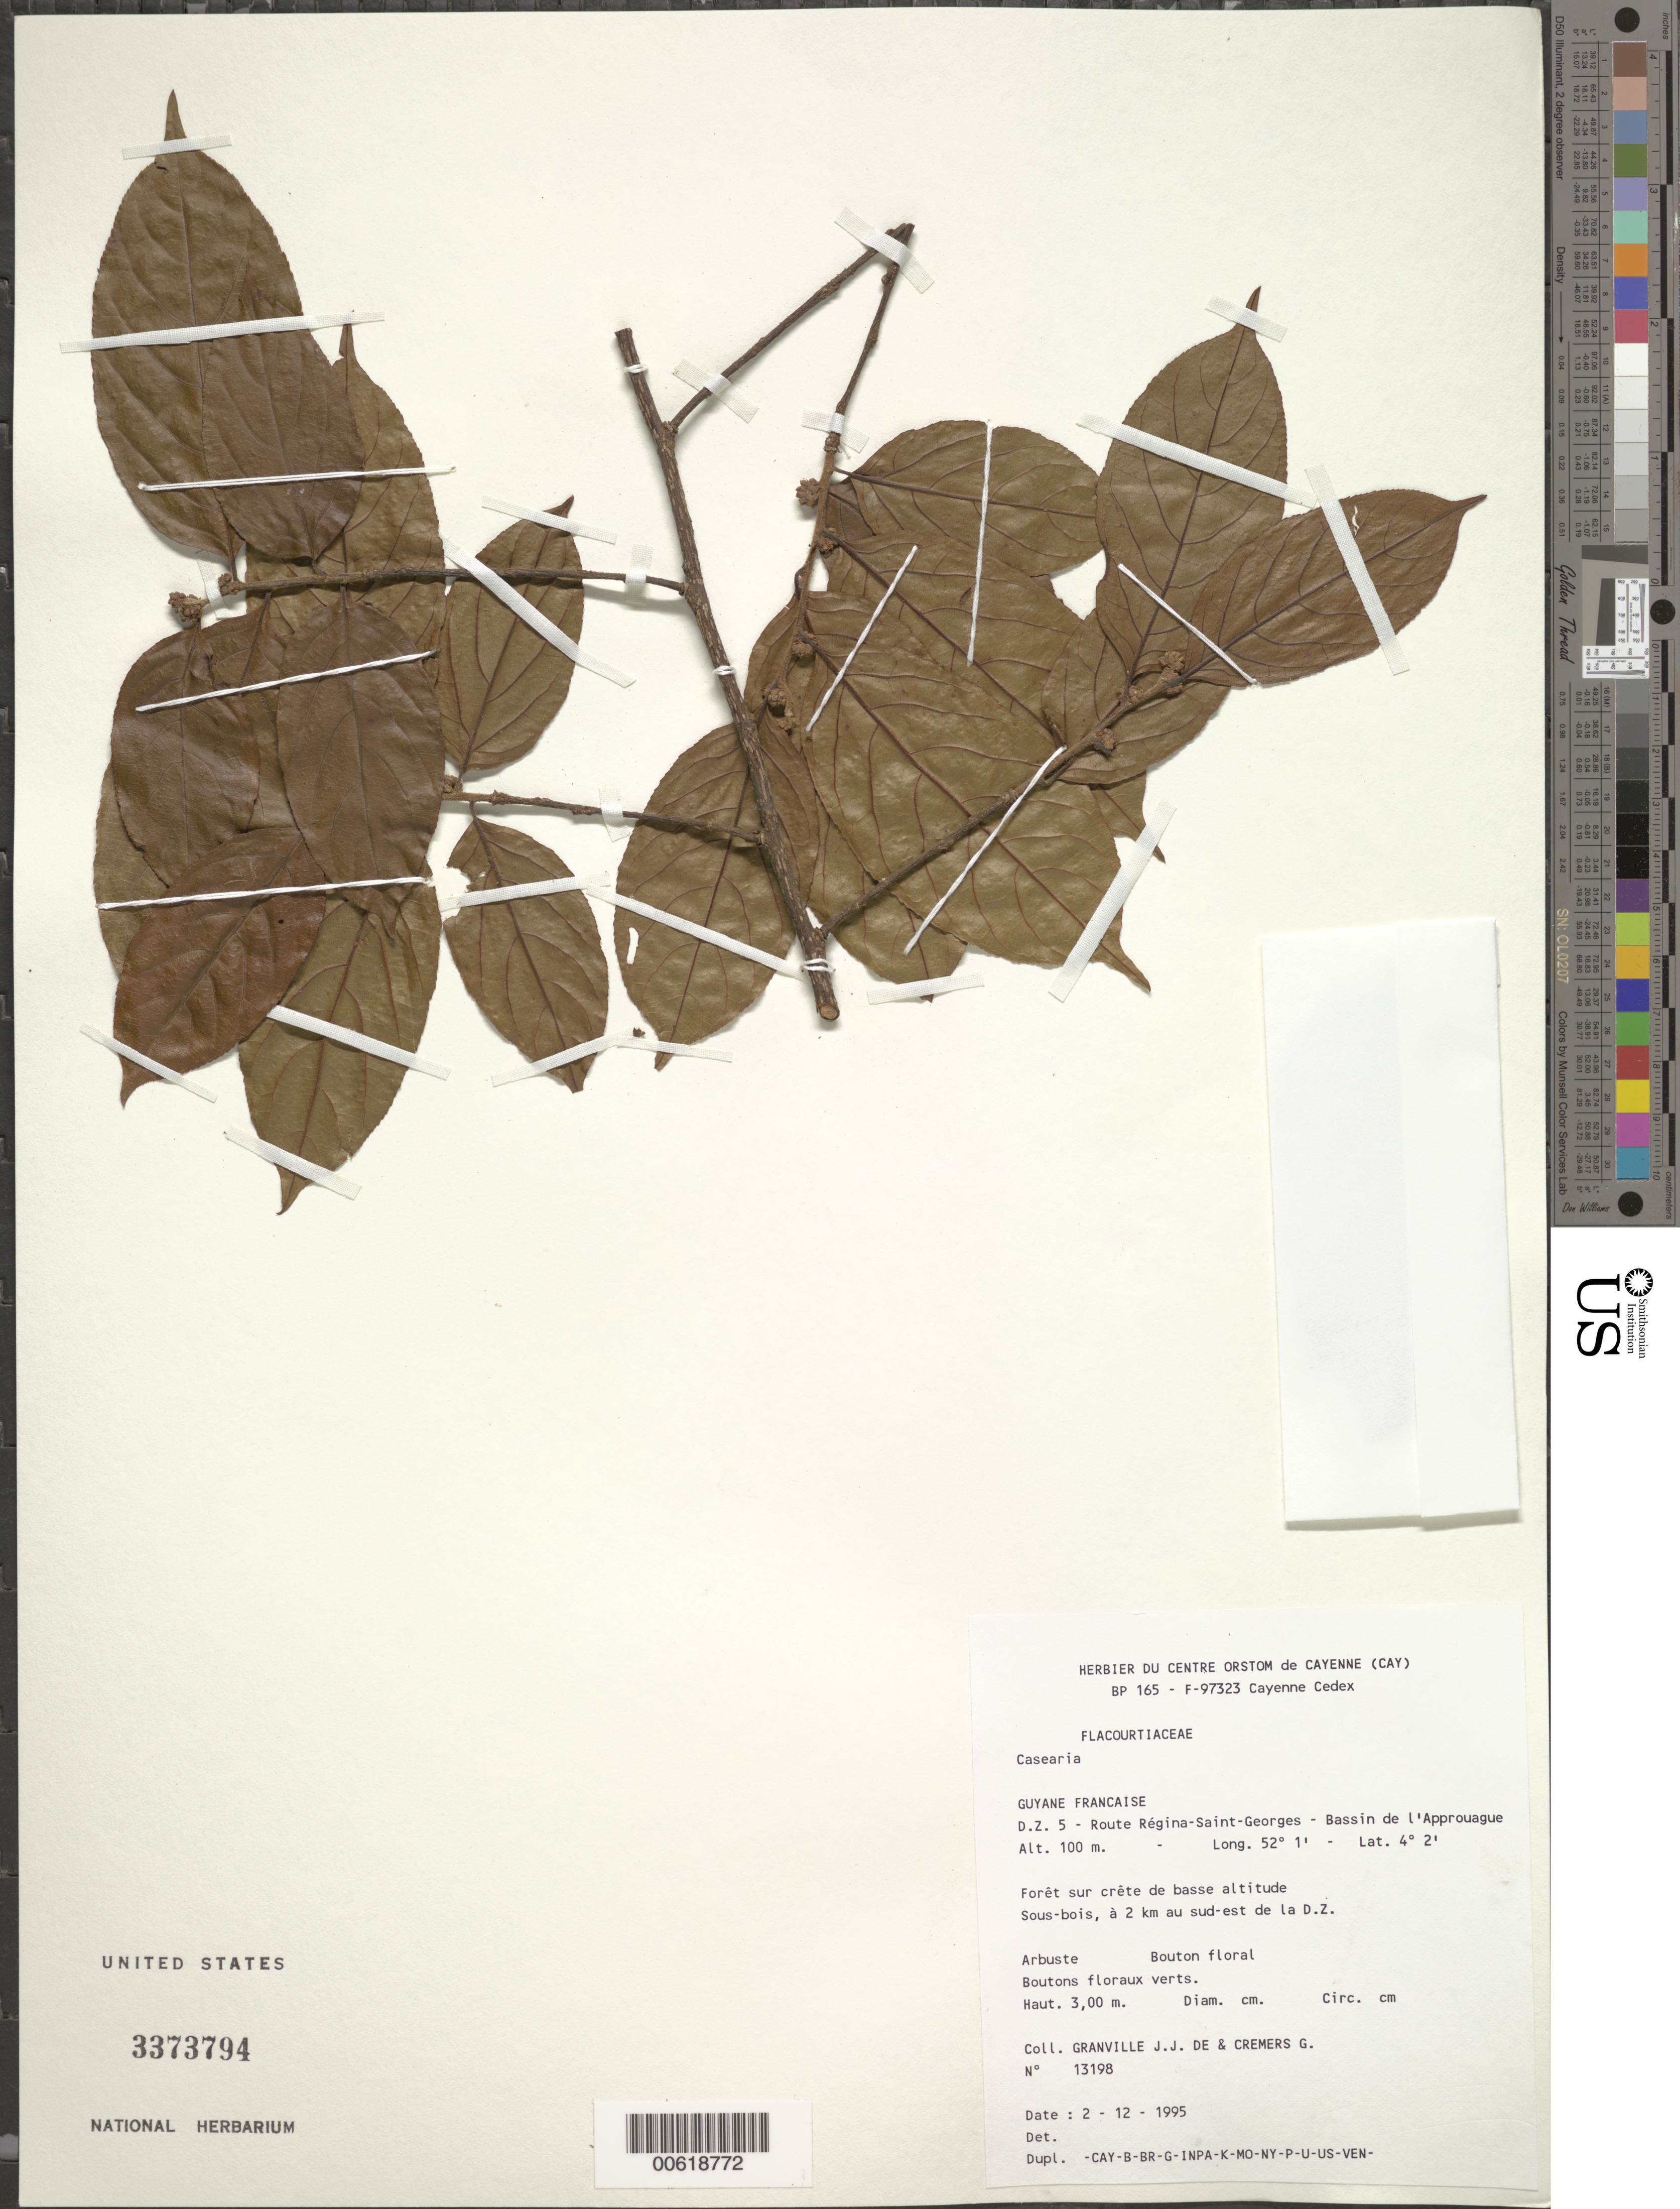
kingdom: Plantae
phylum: Tracheophyta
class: Magnoliopsida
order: Malpighiales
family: Salicaceae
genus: Casearia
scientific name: Casearia sp.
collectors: J.-J. de Granville & G. Cremers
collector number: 13198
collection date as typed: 2-Dec-95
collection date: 1995-12-02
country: French Guiana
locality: Route Regina-Saint-Georges, D.Z. 5, Bassin de l'Approuague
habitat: Forêt sur crete de basse altitude. Sous bois,a 2km au sud'est de la D.Z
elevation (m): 100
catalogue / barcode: US 3373794